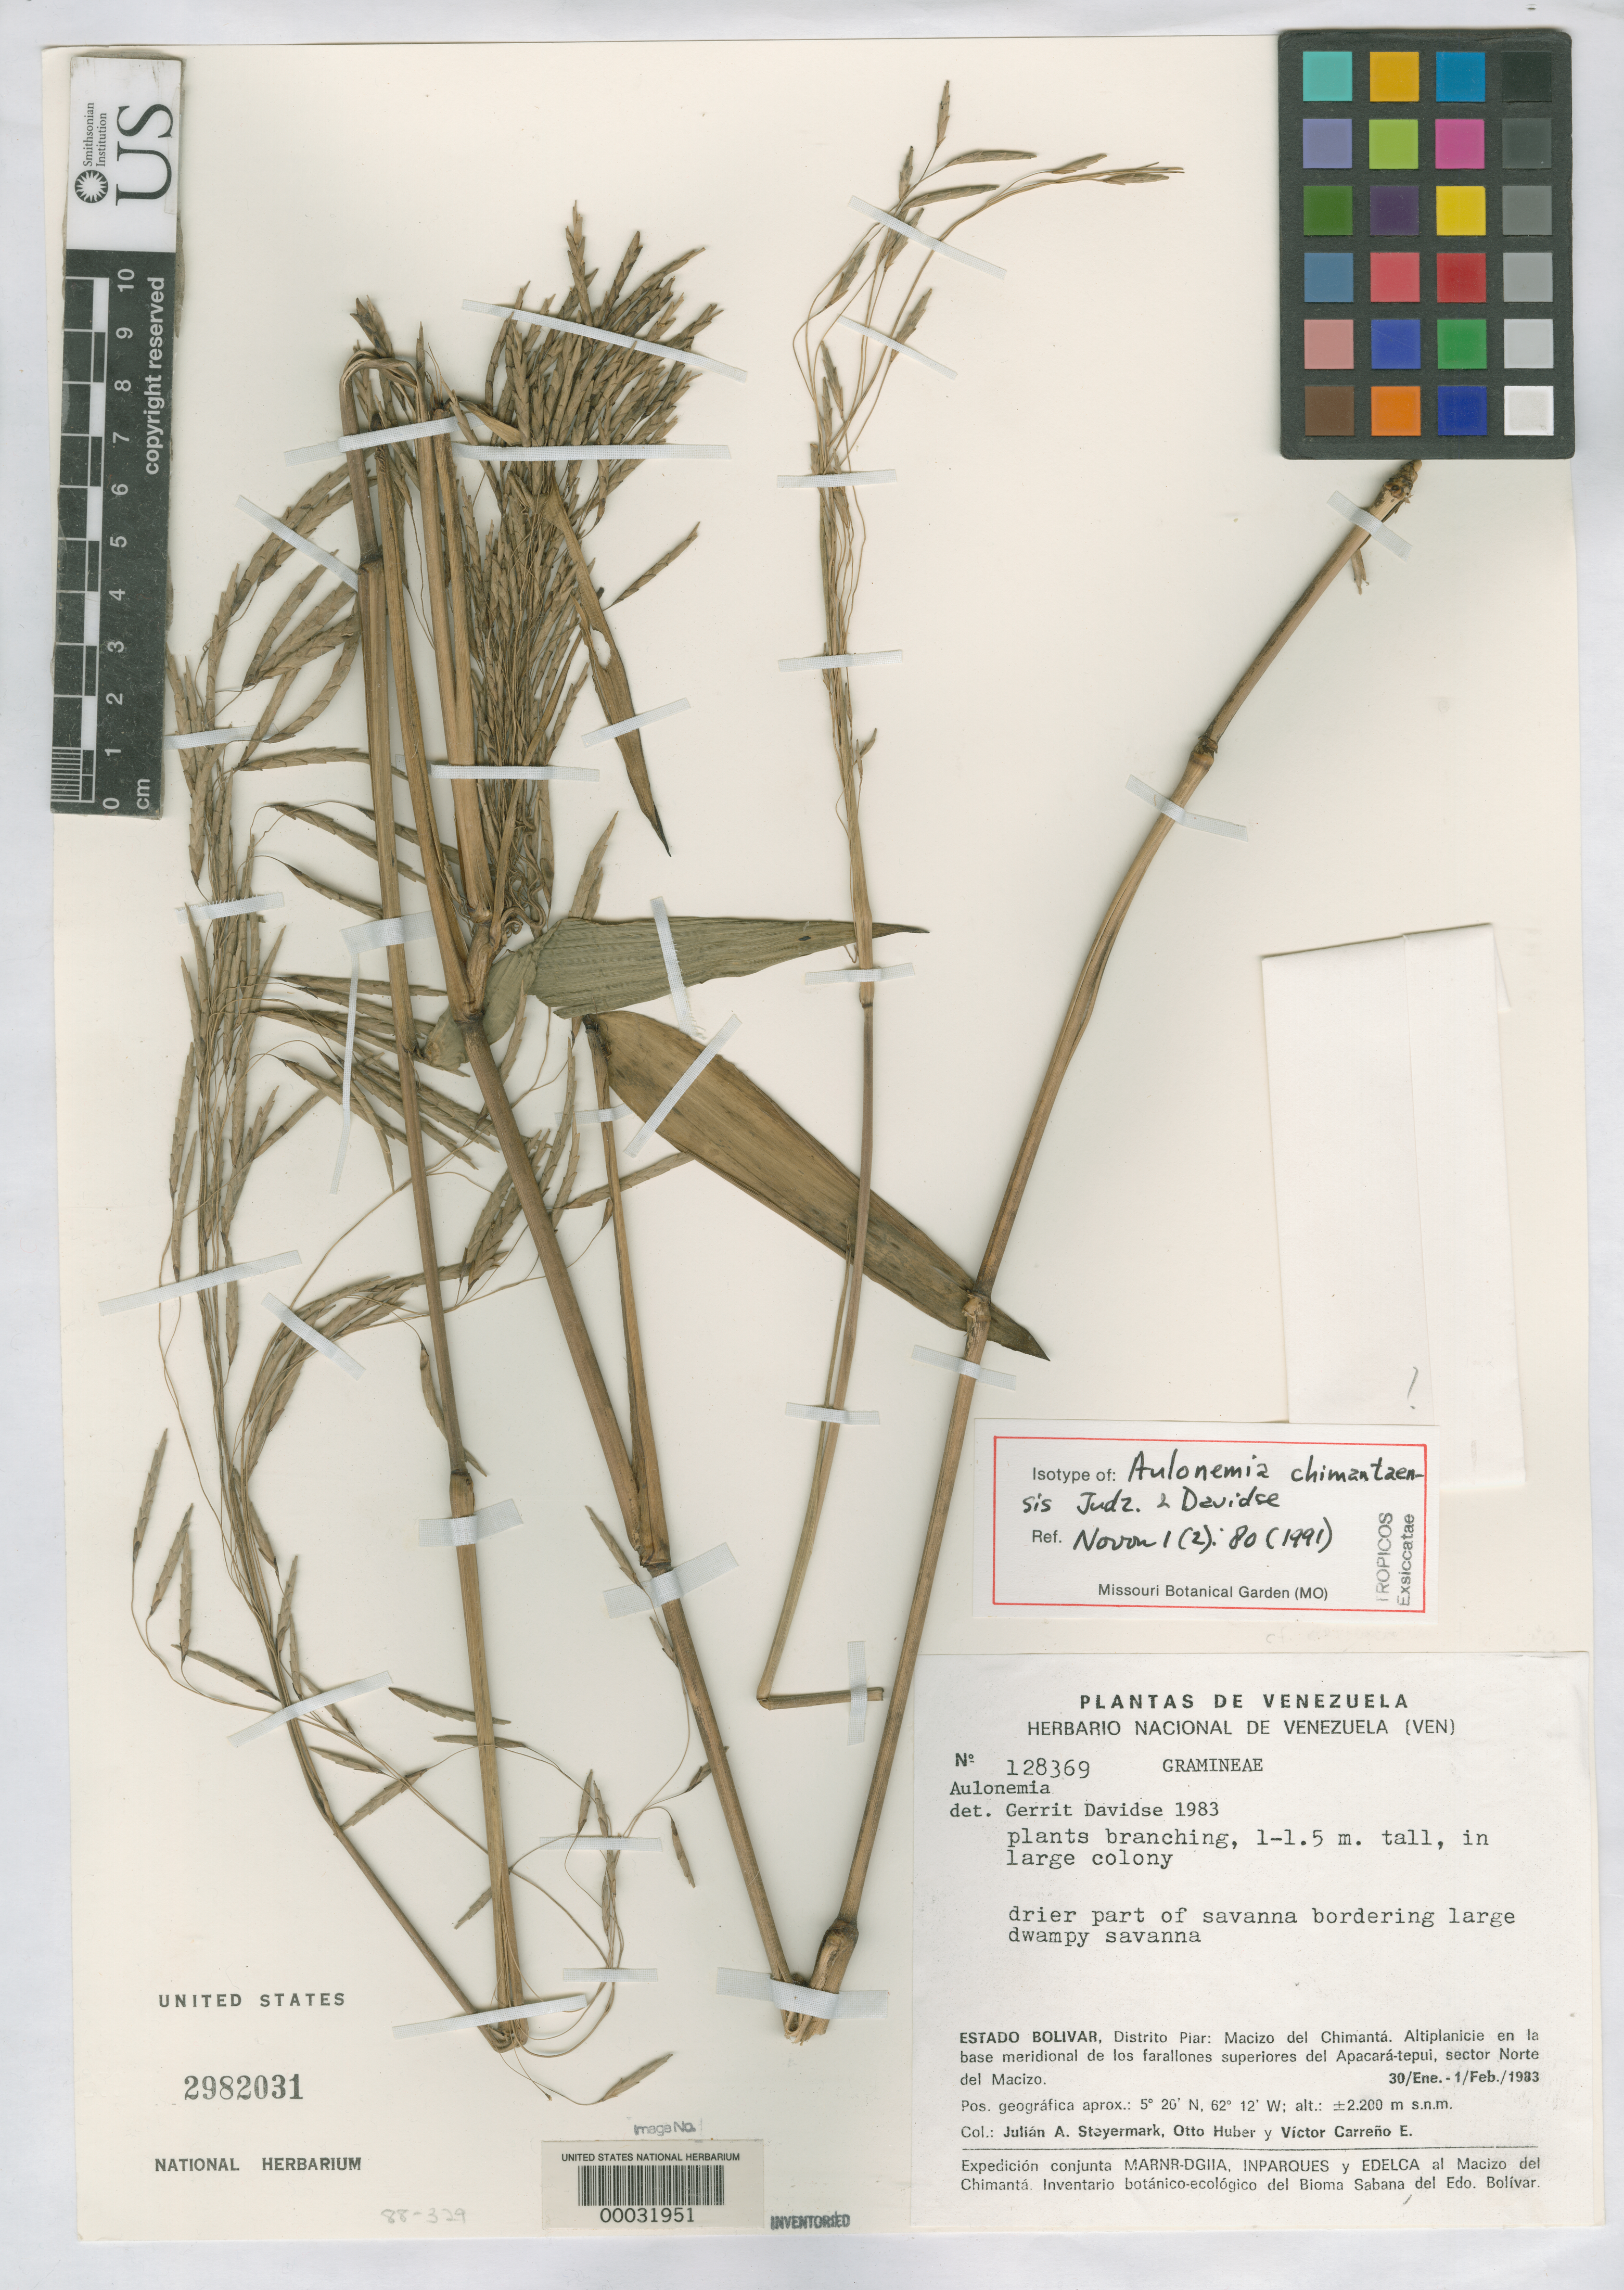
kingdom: Plantae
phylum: Tracheophyta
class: Liliopsida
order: Poales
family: Poaceae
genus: Aulonemia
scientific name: Aulonemia chimantaensis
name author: Judz. & Davidse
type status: Isotype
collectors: J. Steyermark, O. Huber & V. Carreño E.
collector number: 128369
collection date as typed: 30 Jan 1983 to 01 Feb 1983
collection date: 1983-01-30/1983-02-01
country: Venezuela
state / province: Bolivar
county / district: Piar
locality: Macizo del Chimanta, superiores de Apacara-tepui, sector norte del Macizo. [Macizo del Chimanta, heights of Apacara-tepui, north sector of Macizo.]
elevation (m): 2200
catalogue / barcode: US 2982031